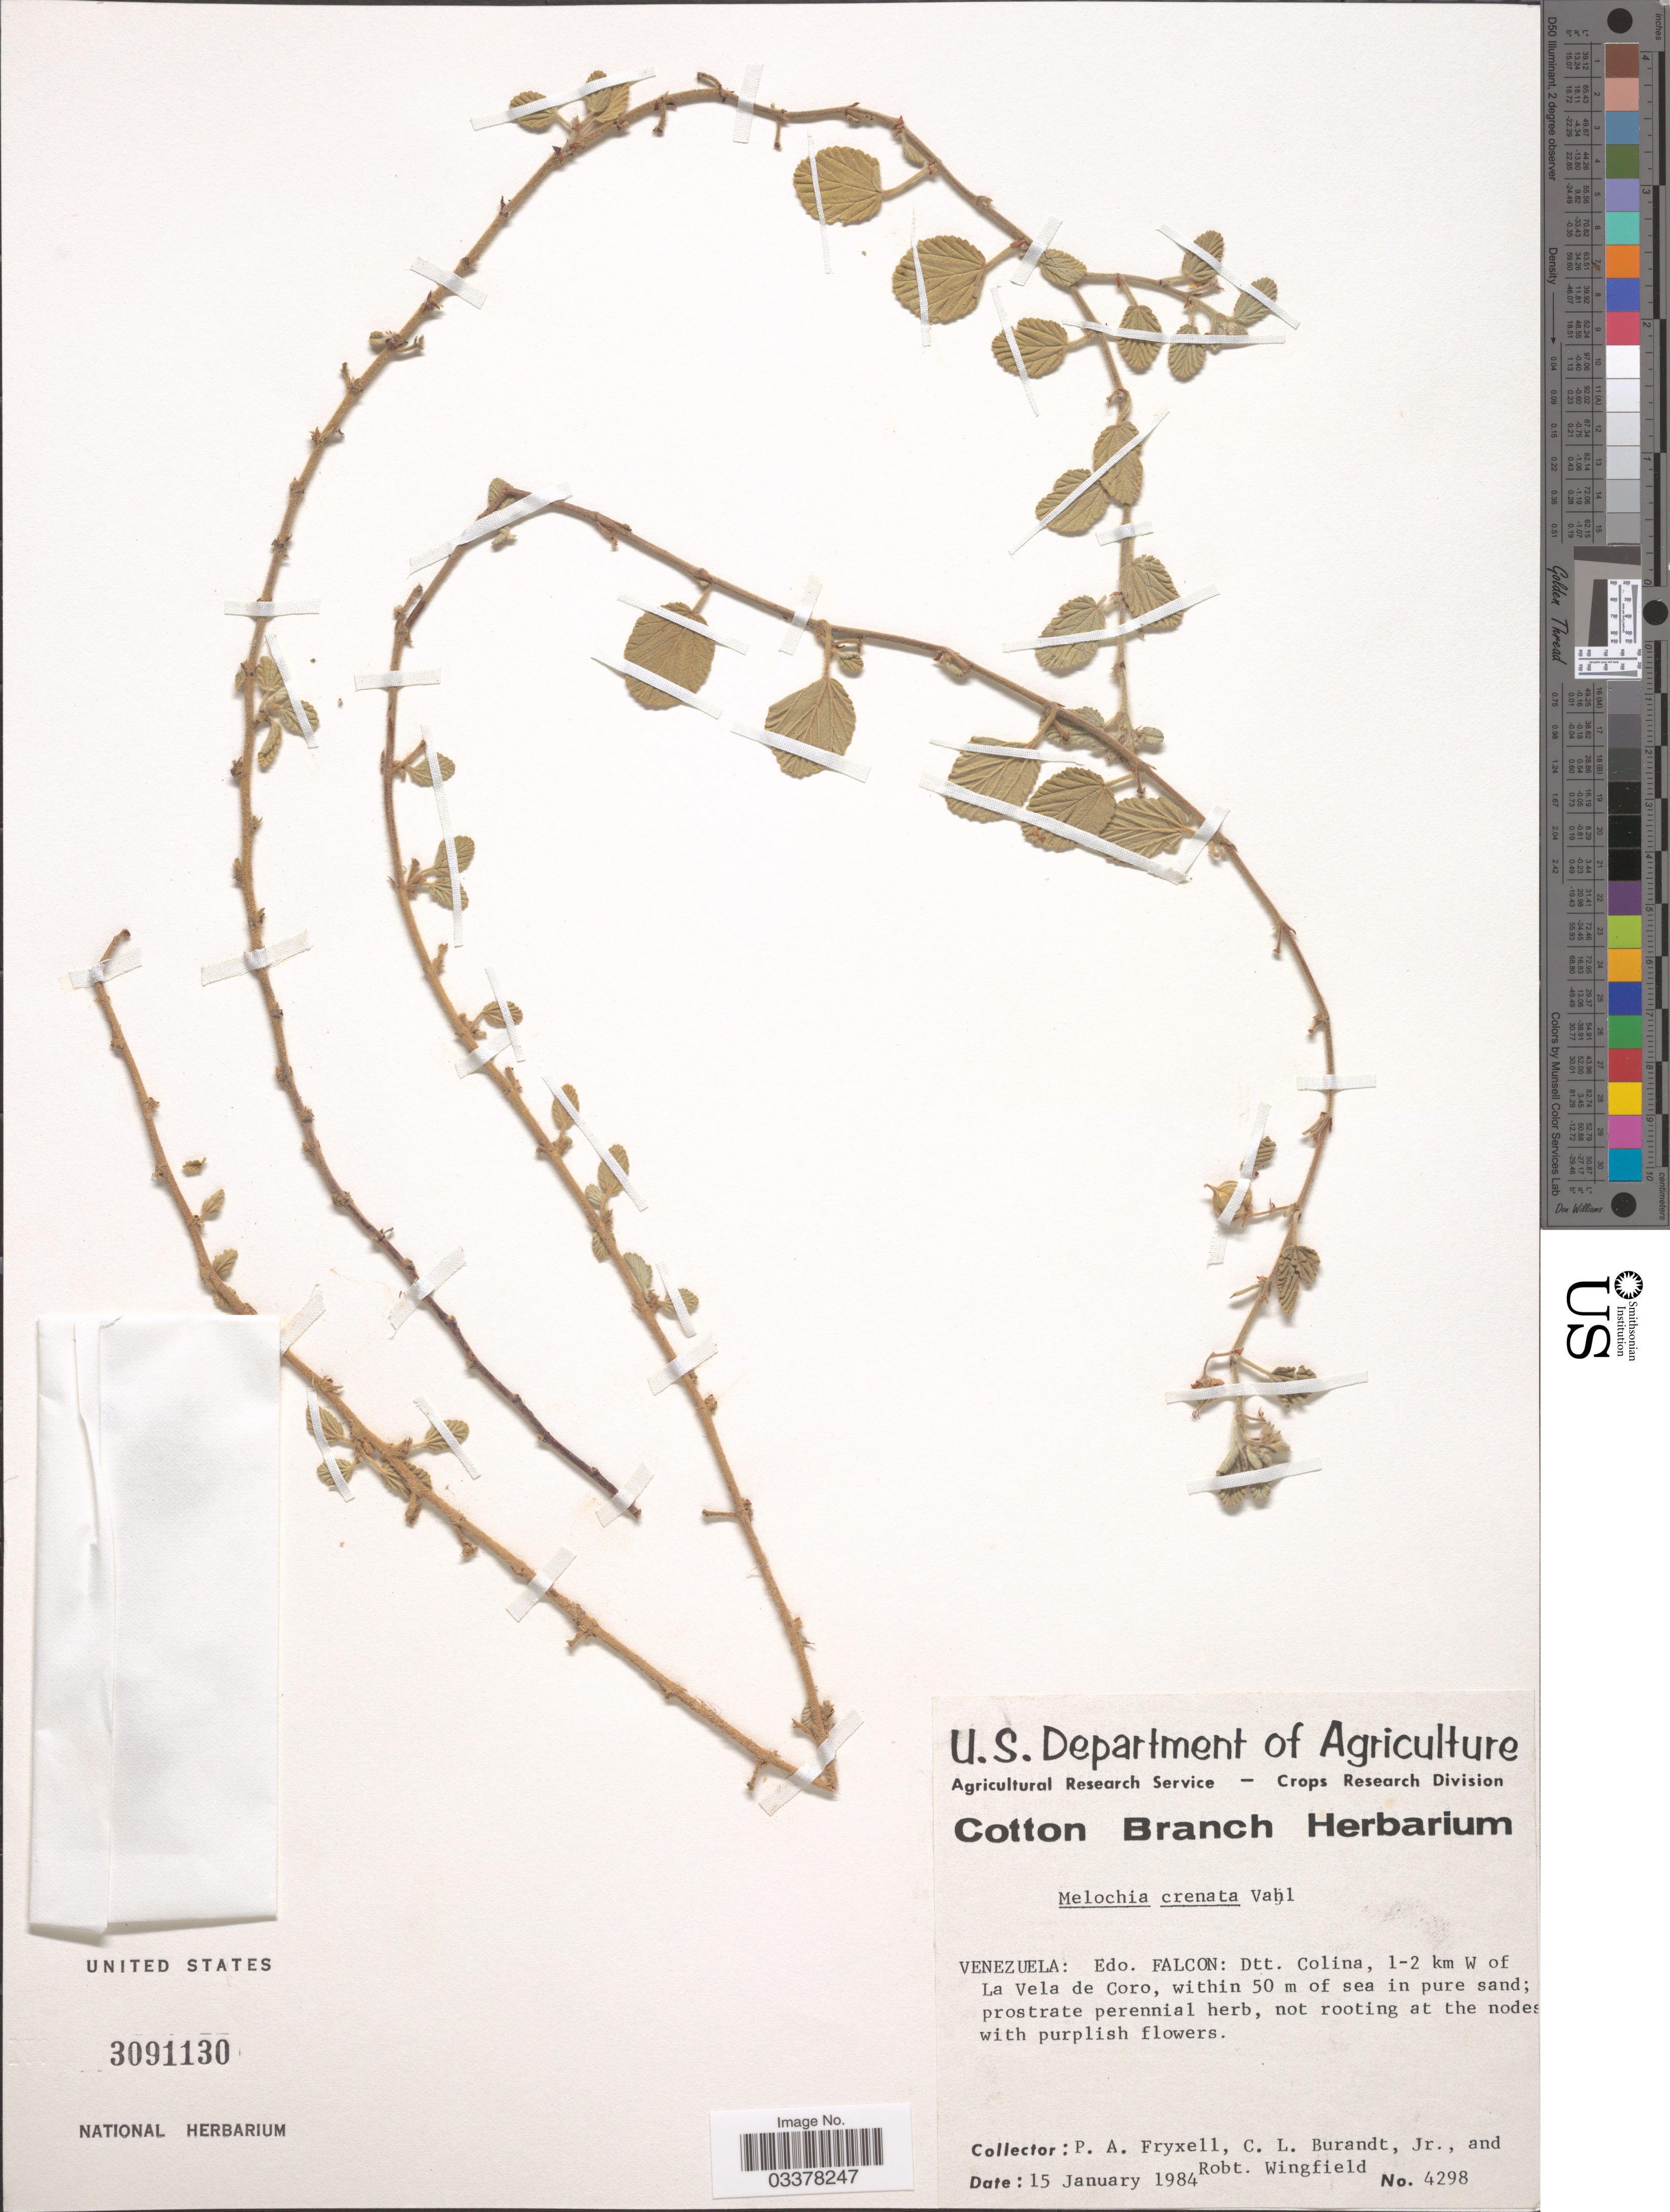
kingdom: Plantae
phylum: Tracheophyta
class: Magnoliopsida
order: Malvales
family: Malvaceae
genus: Melochia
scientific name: Melochia crenata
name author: Vahl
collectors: P. A. Fryxell, C. Burandt Jr. & R. C. Wingfield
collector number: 4298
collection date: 1984-01-15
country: Venezuela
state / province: Falcón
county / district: Colina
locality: Dtt. Colina, 1-2 km W of La Vela de Coro, within 50 m of sea in pure sand.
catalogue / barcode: US 3091130